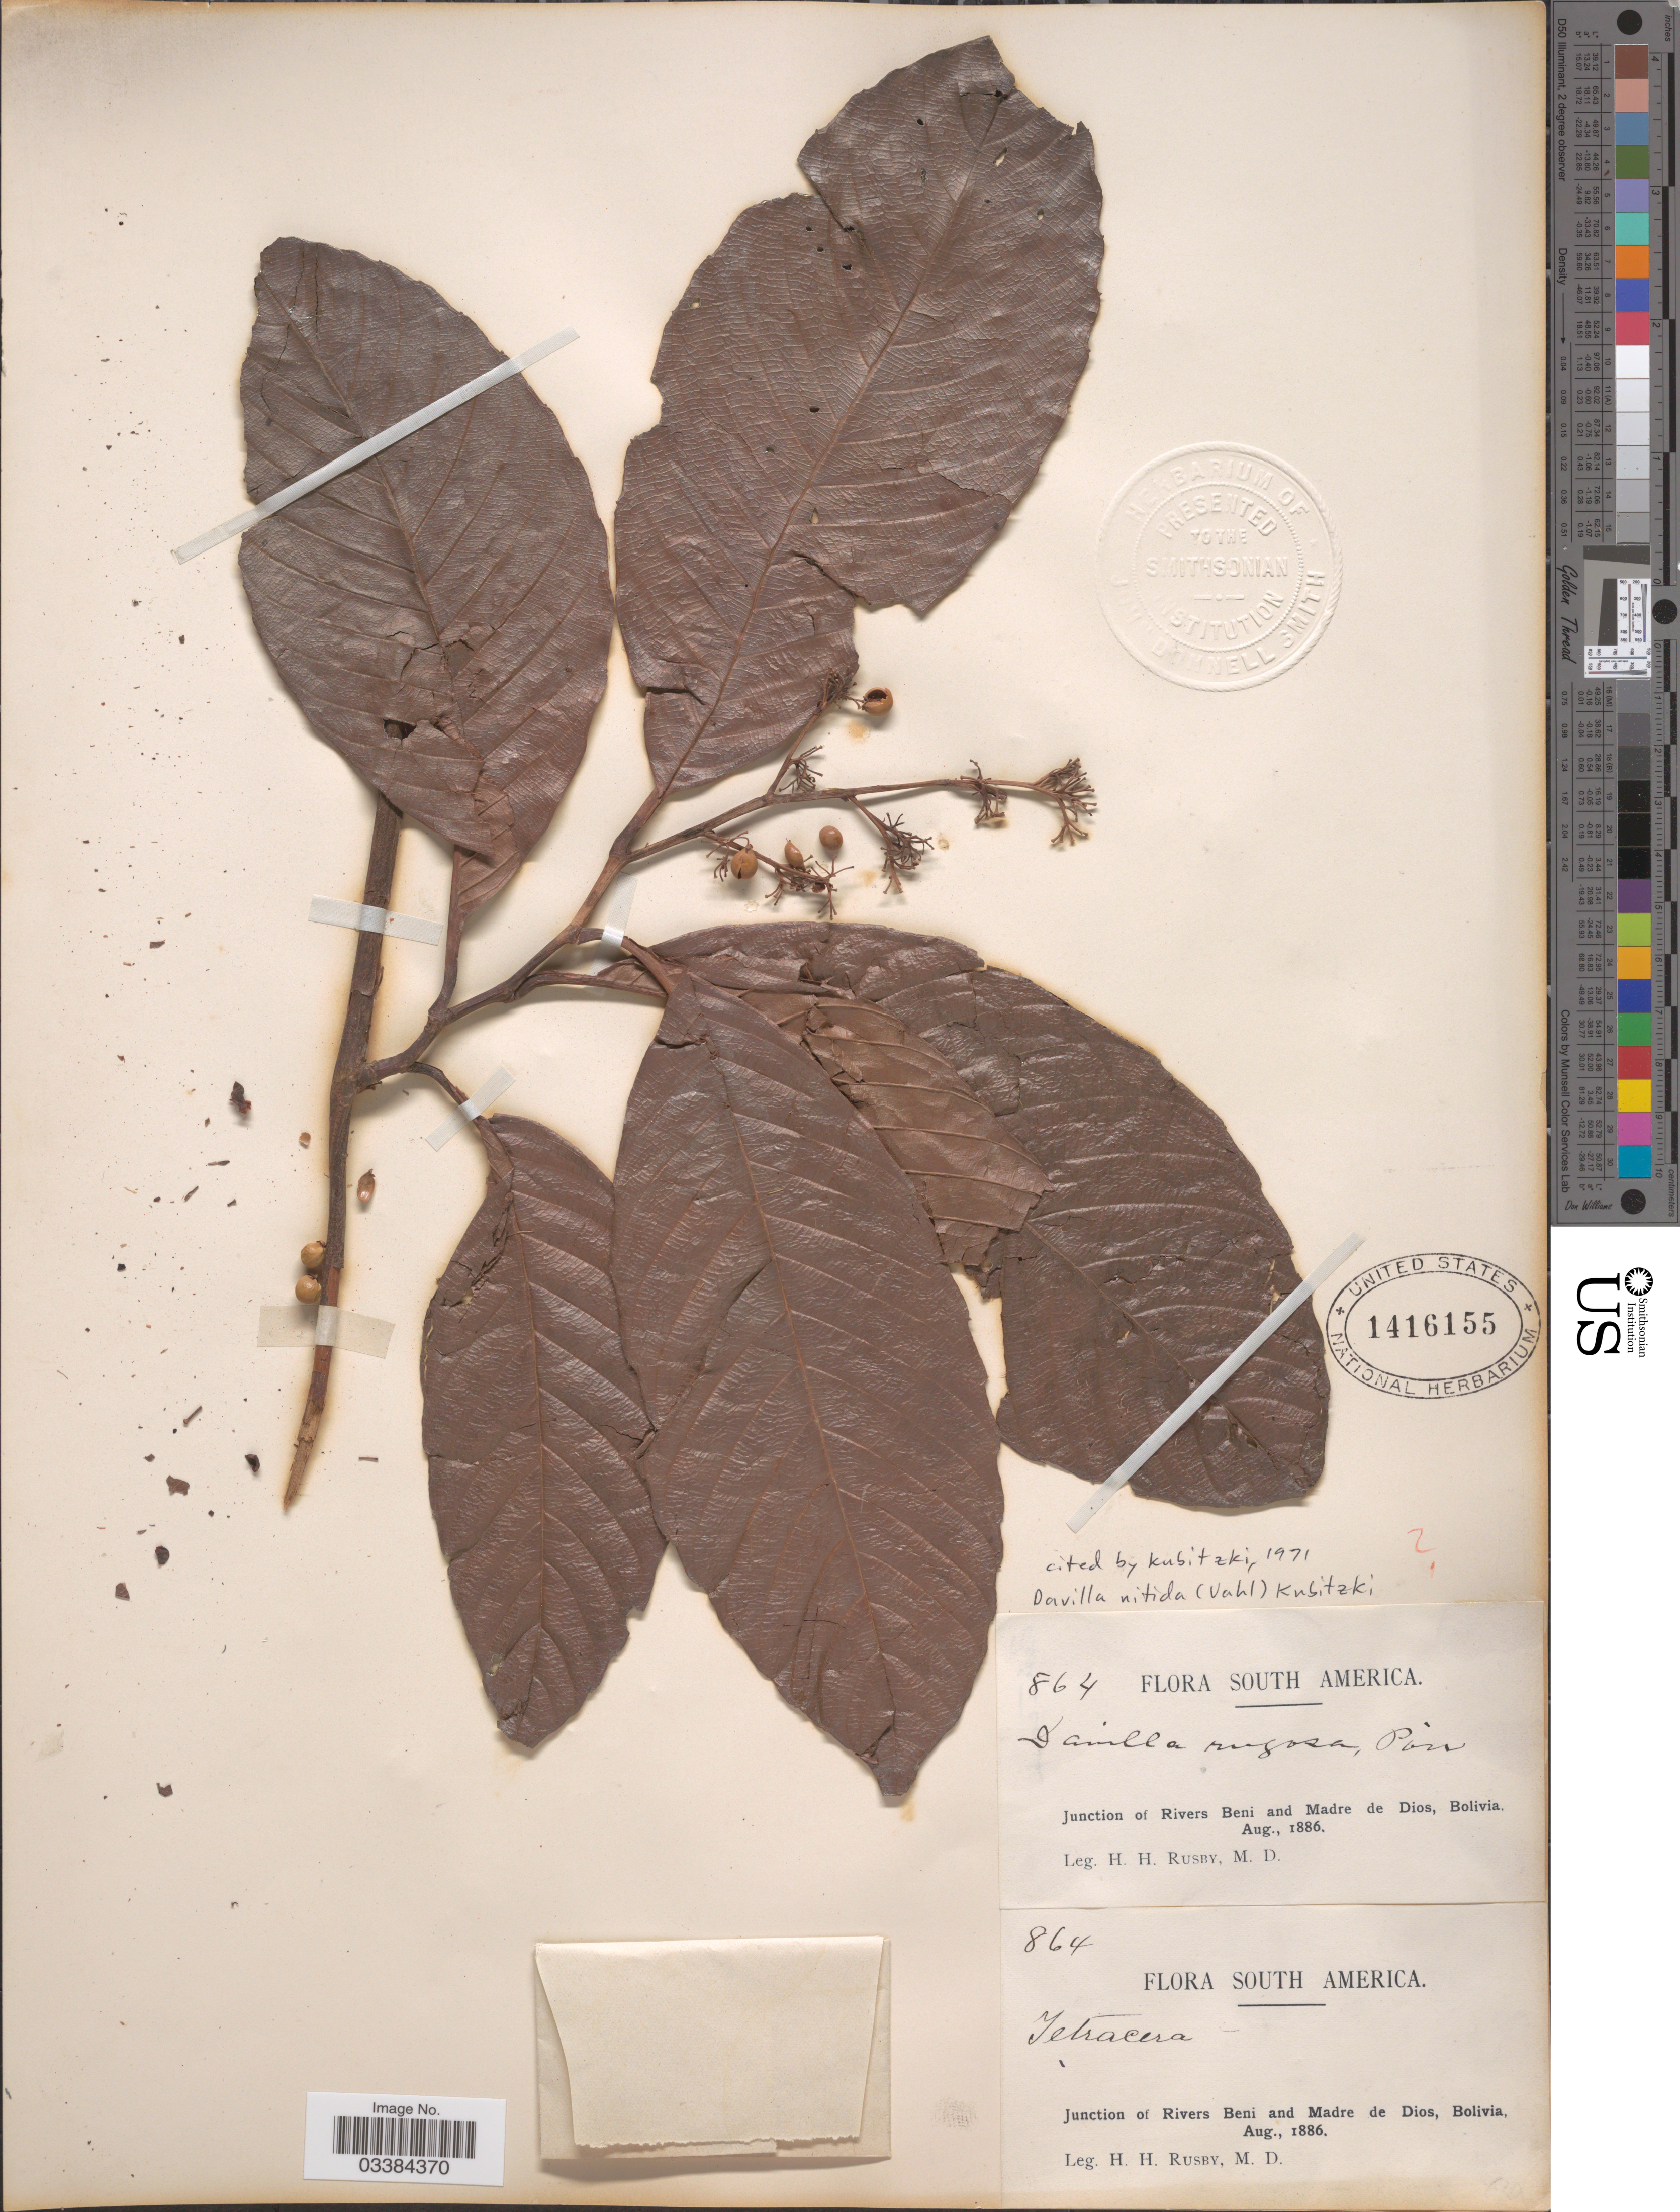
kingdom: Plantae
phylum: Tracheophyta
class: Magnoliopsida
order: Dilleniales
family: Dilleniaceae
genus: Davilla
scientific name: Davilla nitida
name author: (Vahl) Kubitzki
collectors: H. H. Rusby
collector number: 864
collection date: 1886-08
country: Bolivia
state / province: Beni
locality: Junction of Rivers Beni and Madre de Dios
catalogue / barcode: US 1416155